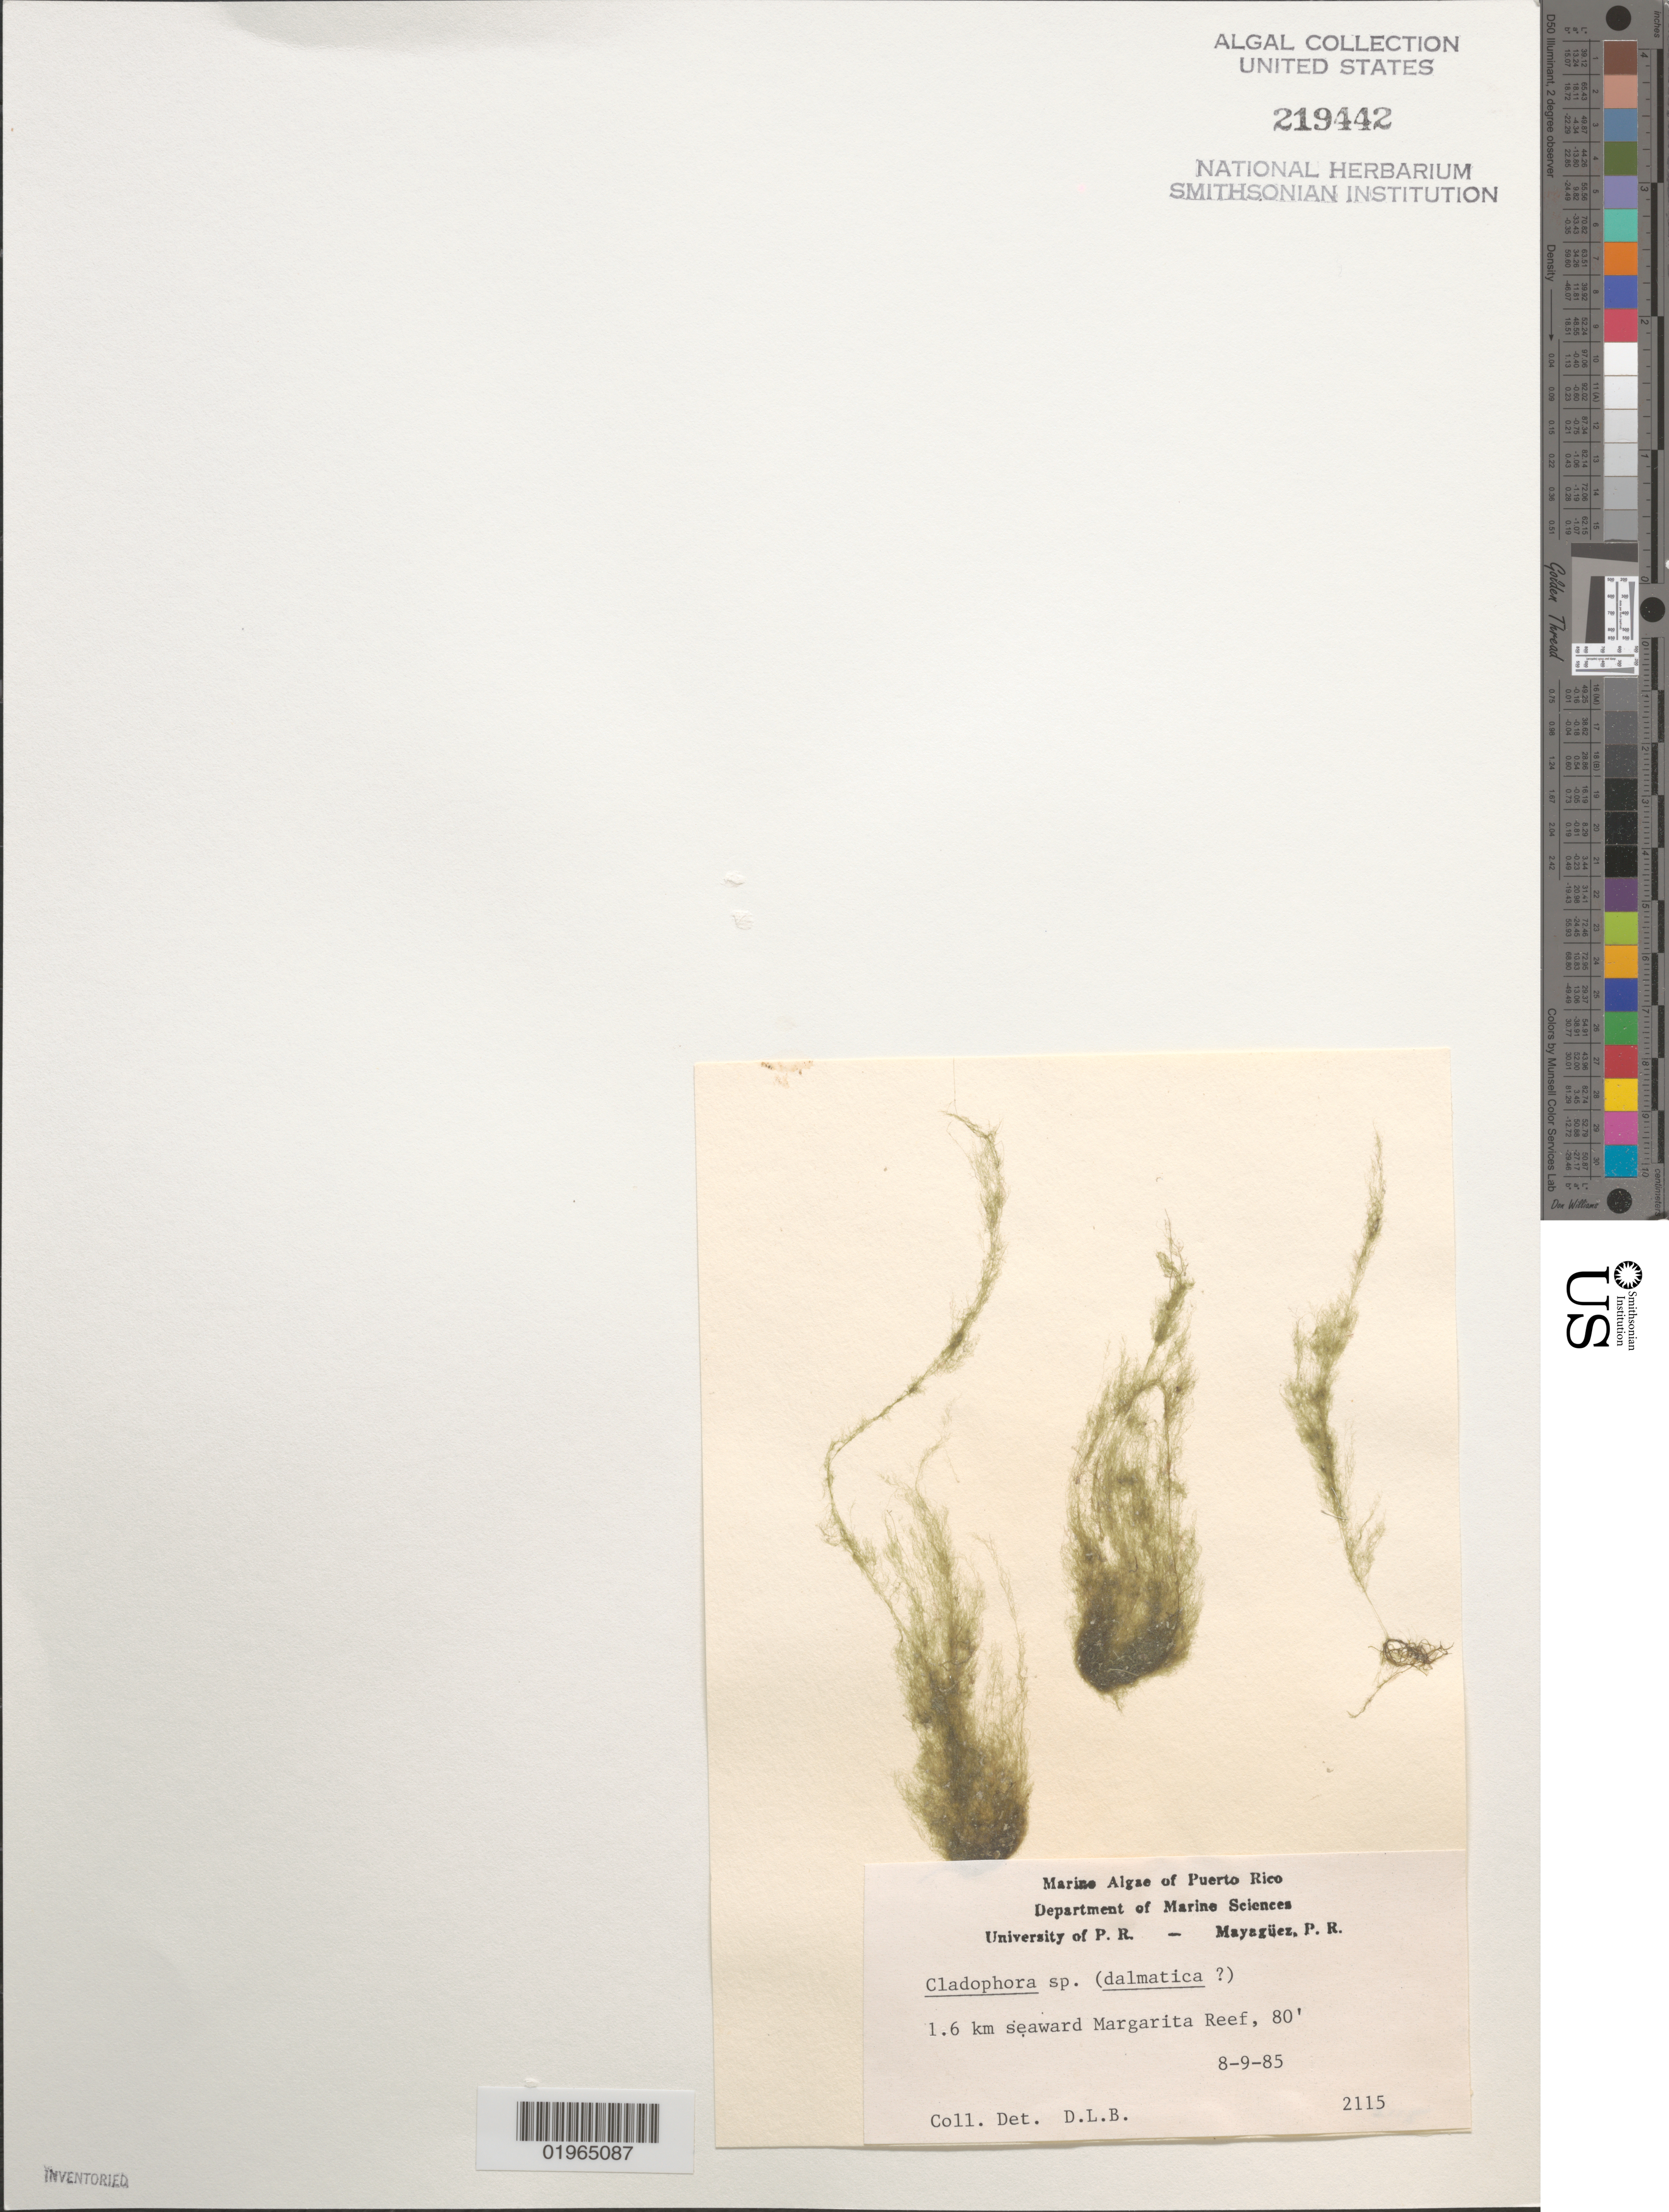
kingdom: Plantae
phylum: Chlorophyta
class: Ulvophyceae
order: Cladophorales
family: Cladophoraceae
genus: Cladophora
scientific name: Cladophora sp.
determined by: Ballantine, D. L.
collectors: D.L. Ballantine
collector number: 2115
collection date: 1985-08-09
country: Puerto Rico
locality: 1.6 km seaward Margarita Reef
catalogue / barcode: US 219442